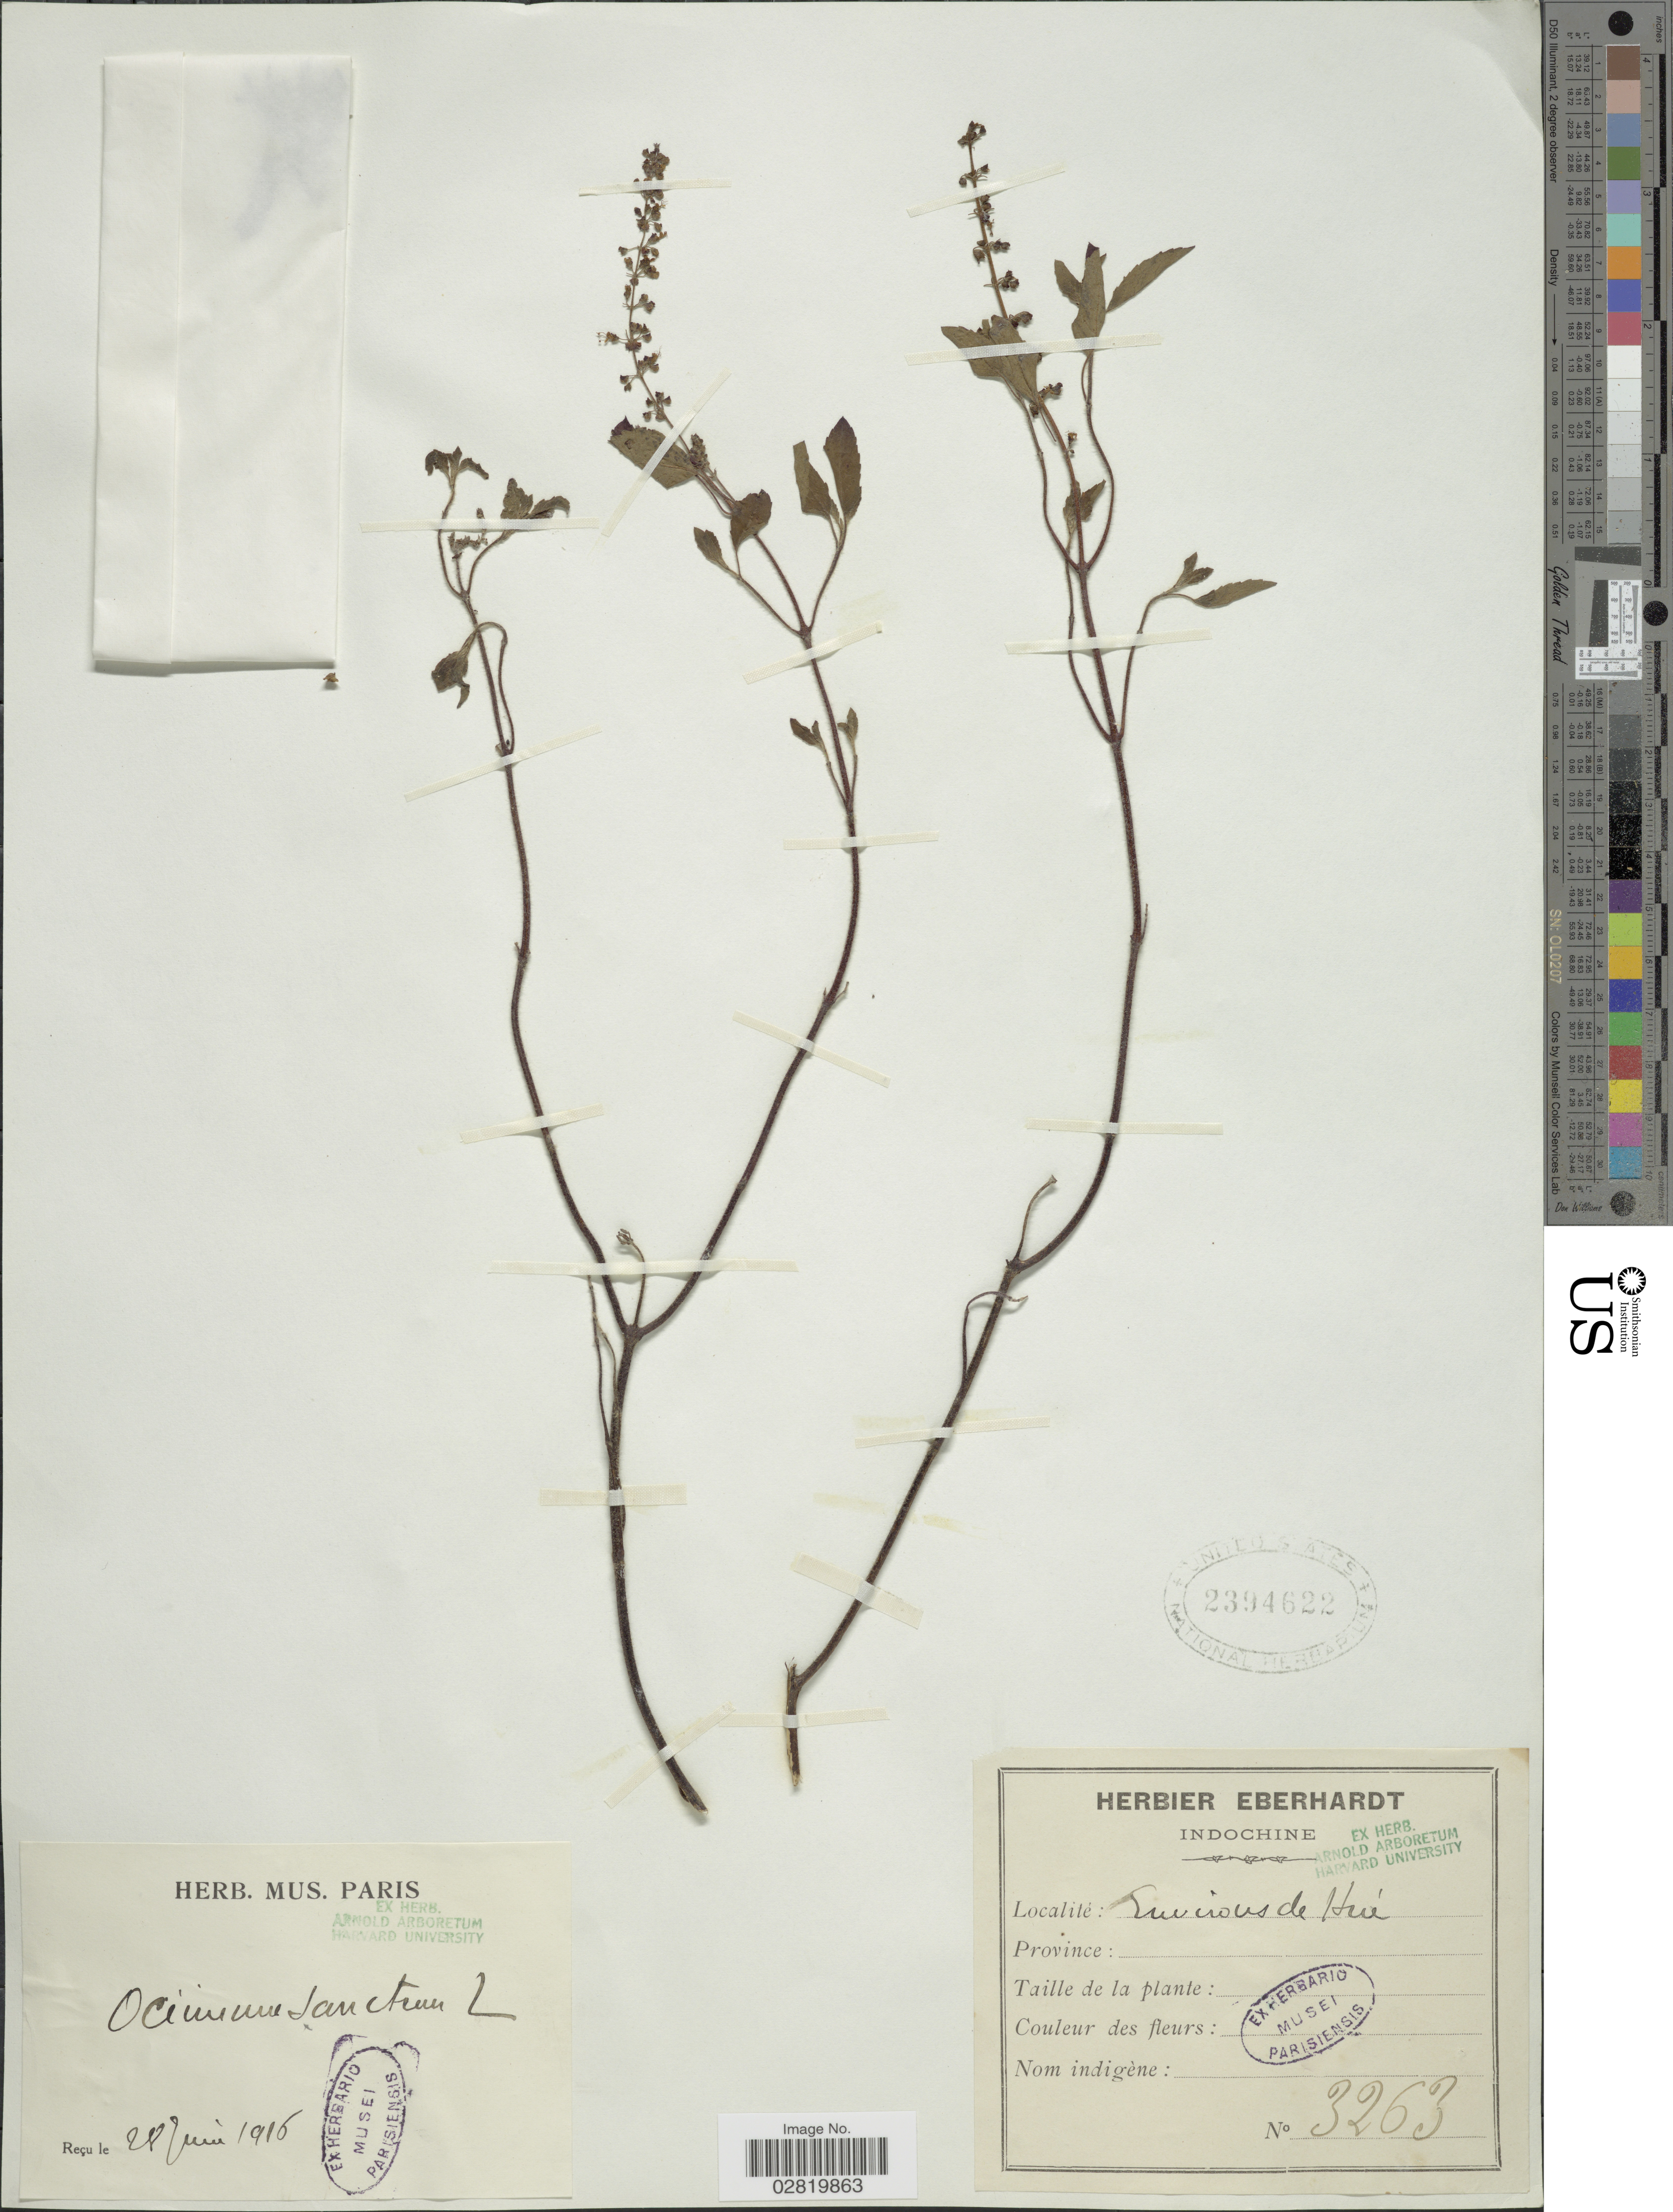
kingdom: Plantae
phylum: Tracheophyta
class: Magnoliopsida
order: Lamiales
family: Lamiaceae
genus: Ocimum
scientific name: Ocimum sanctum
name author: L.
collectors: ex herb. Eberhardt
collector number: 3263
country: Vietnam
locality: Indochine, Environs de Hué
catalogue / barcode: US 2394622